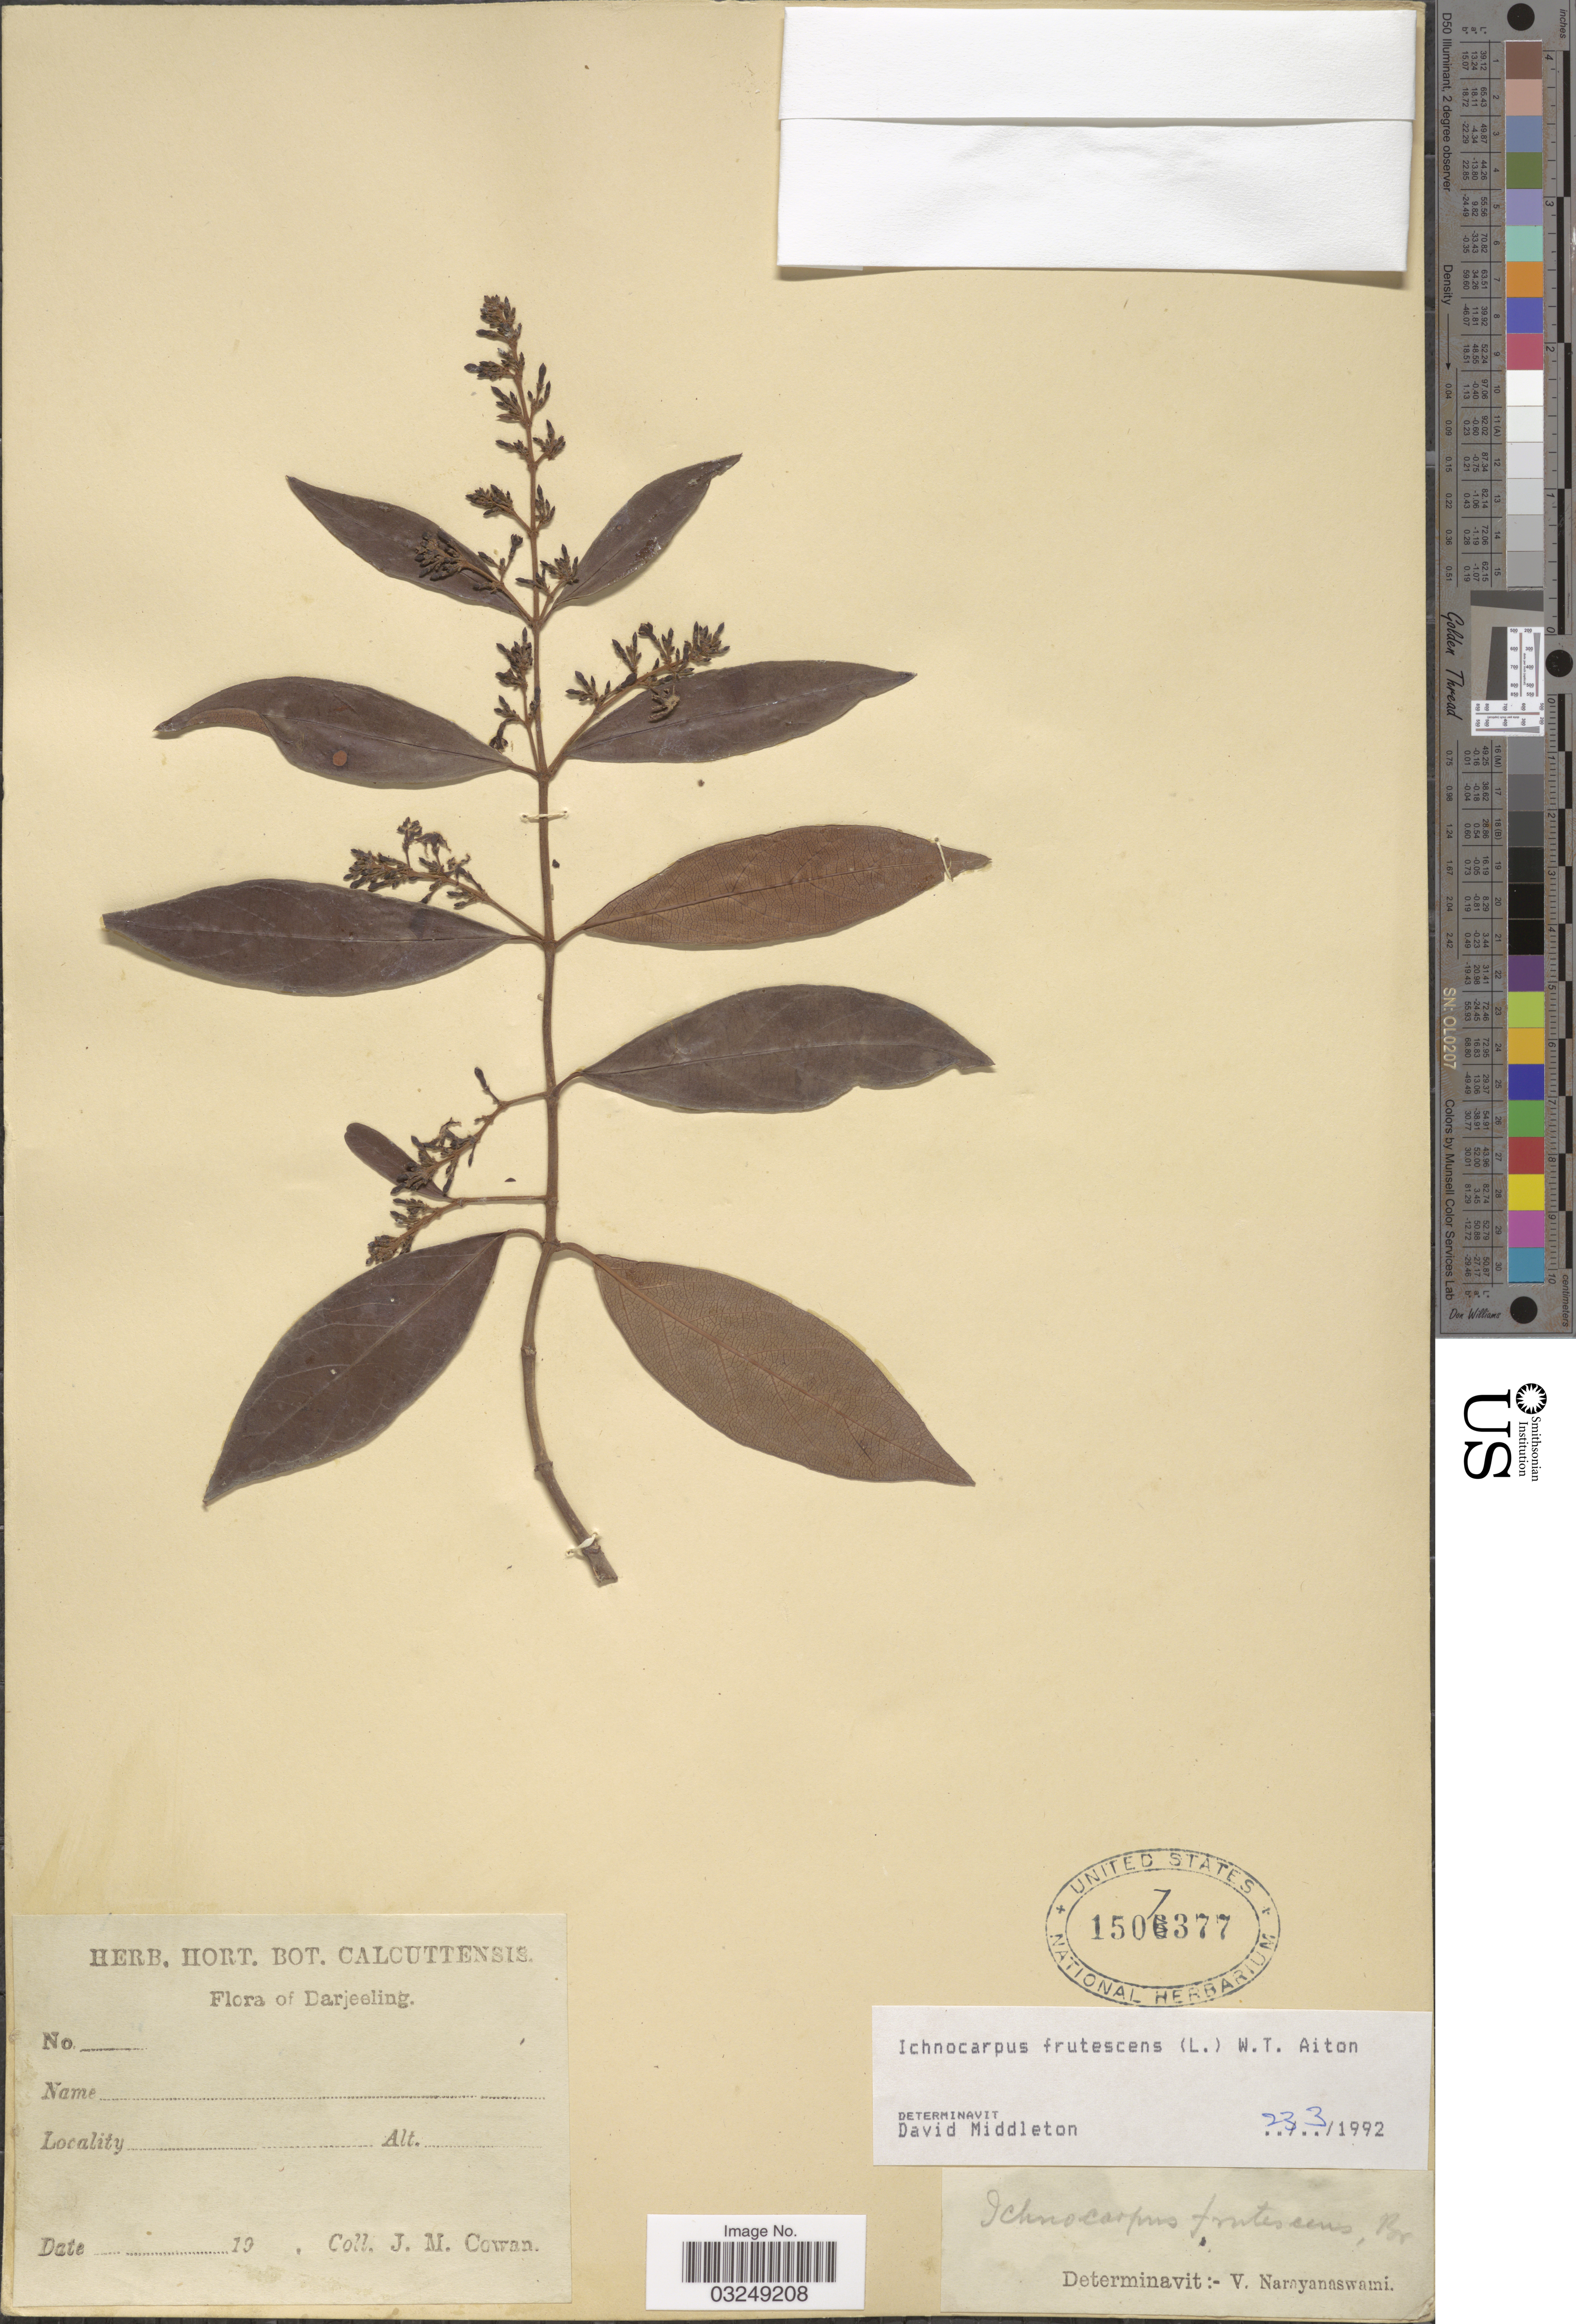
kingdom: Plantae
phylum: Tracheophyta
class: Magnoliopsida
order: Gentianales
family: Apocynaceae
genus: Ichnocarpus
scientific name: Ichnocarpus frutescens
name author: (L.) W.T. Aiton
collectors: J. M. Cowan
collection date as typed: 19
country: India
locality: Darjeeling.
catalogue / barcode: US 1507377